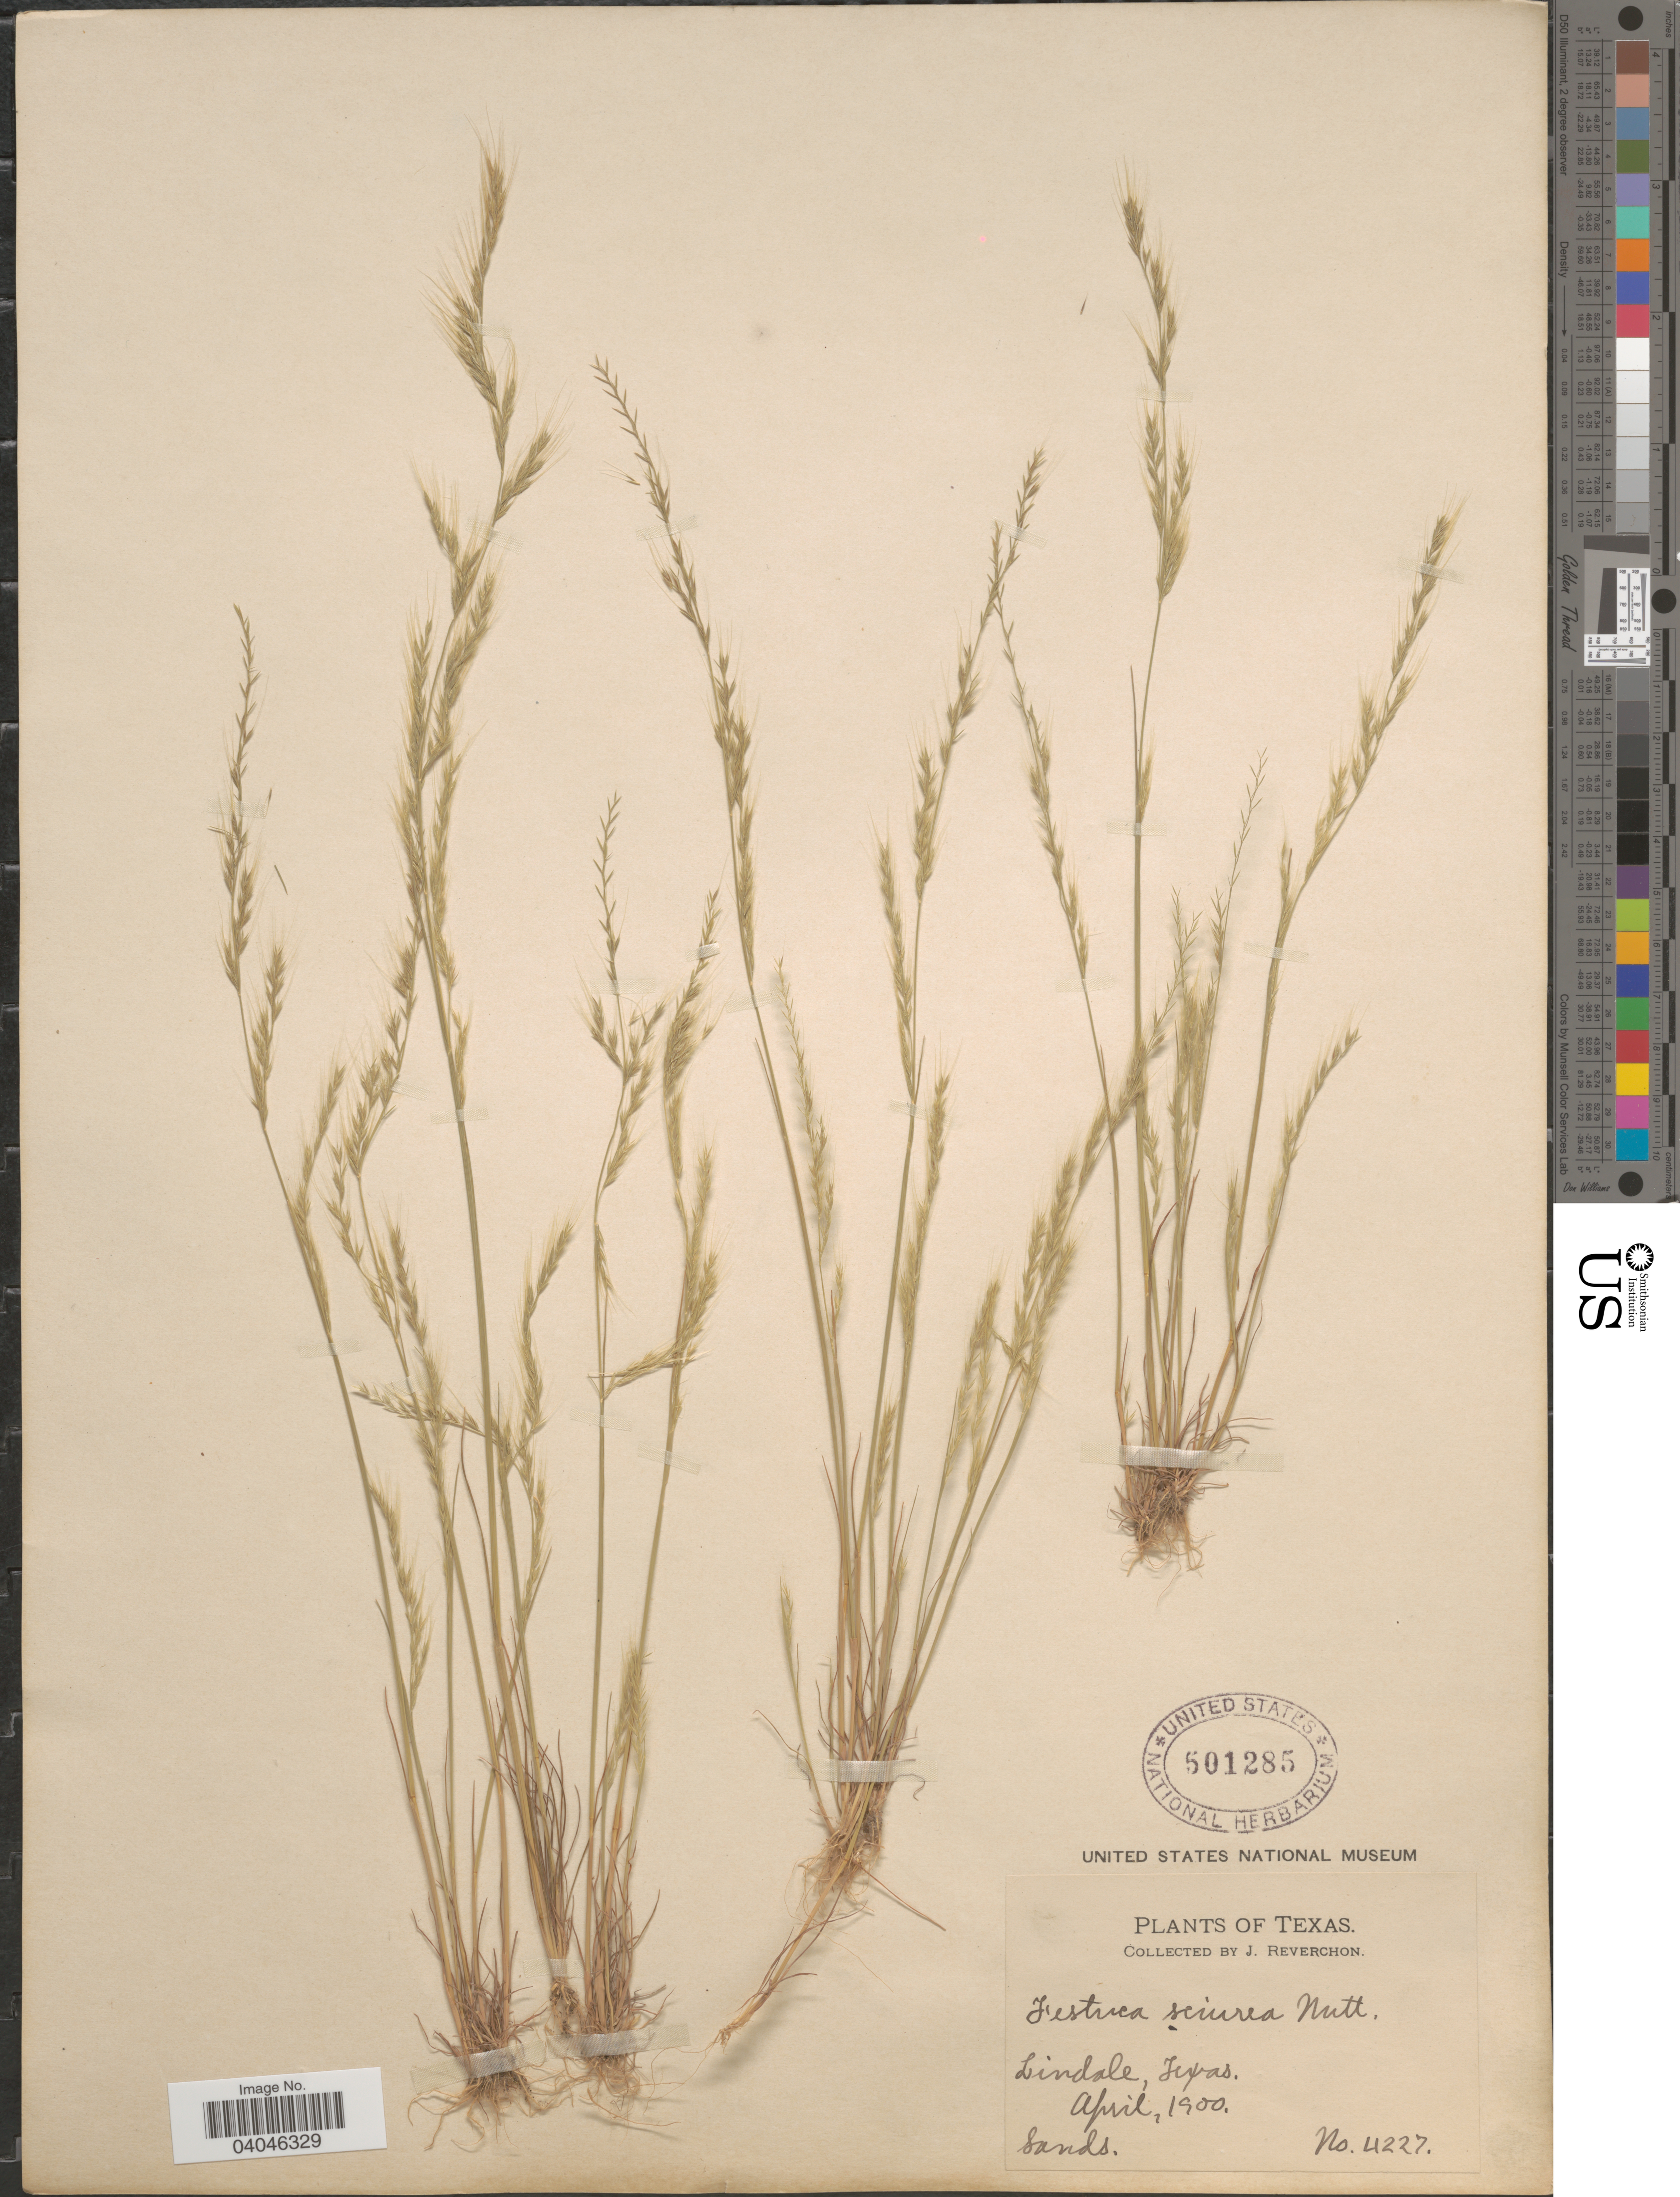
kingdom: Plantae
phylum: Tracheophyta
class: Liliopsida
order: Poales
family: Poaceae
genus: Festuca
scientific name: Festuca sciurea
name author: Nutt.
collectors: J. Reverchon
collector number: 4227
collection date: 1900-04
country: United States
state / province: Texas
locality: Lindale.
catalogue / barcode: US 501285